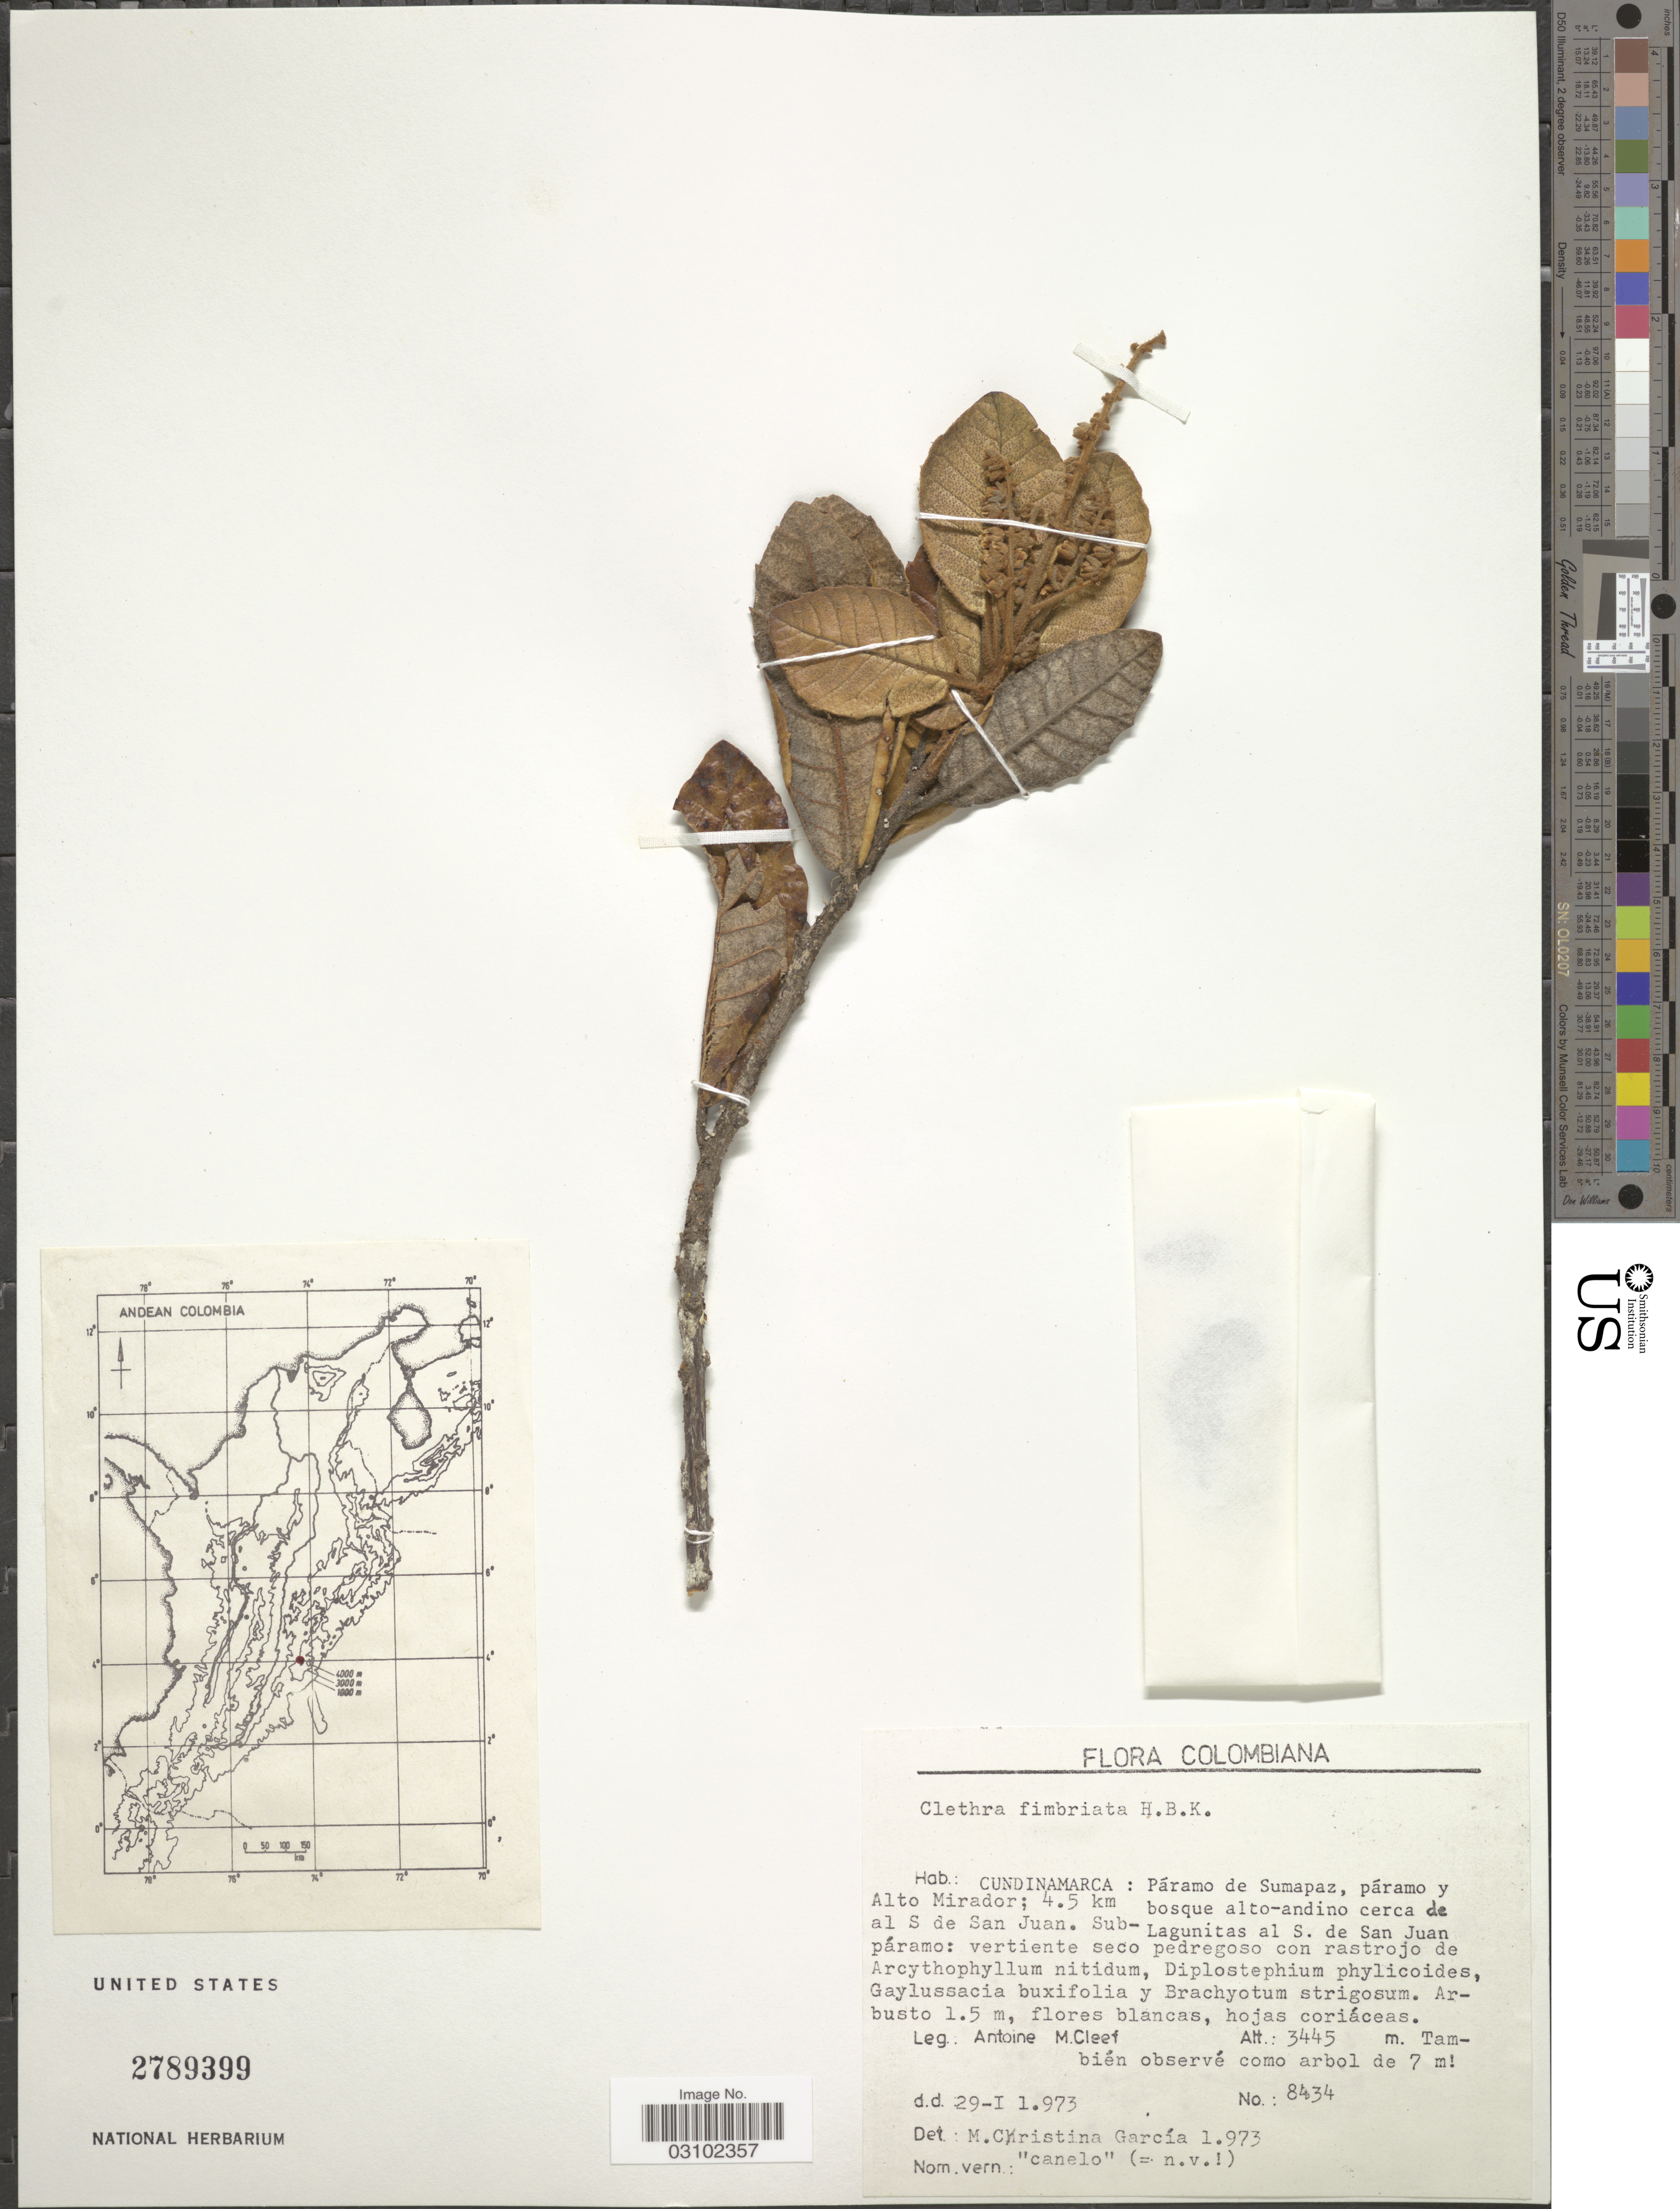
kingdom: Plantae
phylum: Tracheophyta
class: Magnoliopsida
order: Ericales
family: Clethraceae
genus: Clethra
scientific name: Clethra fimbriata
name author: Kunth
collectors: A. M. Cleef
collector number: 8434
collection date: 1973-01-29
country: Colombia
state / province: Cundinamarca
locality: Páramo de Sumapaz, páramo y Alto Mirador; 4.5 km bosque alto-andino cerca de al S de San Juan. Sub - Lagunitas al S. de San Juan páramo.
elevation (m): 3445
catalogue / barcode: US 2789399